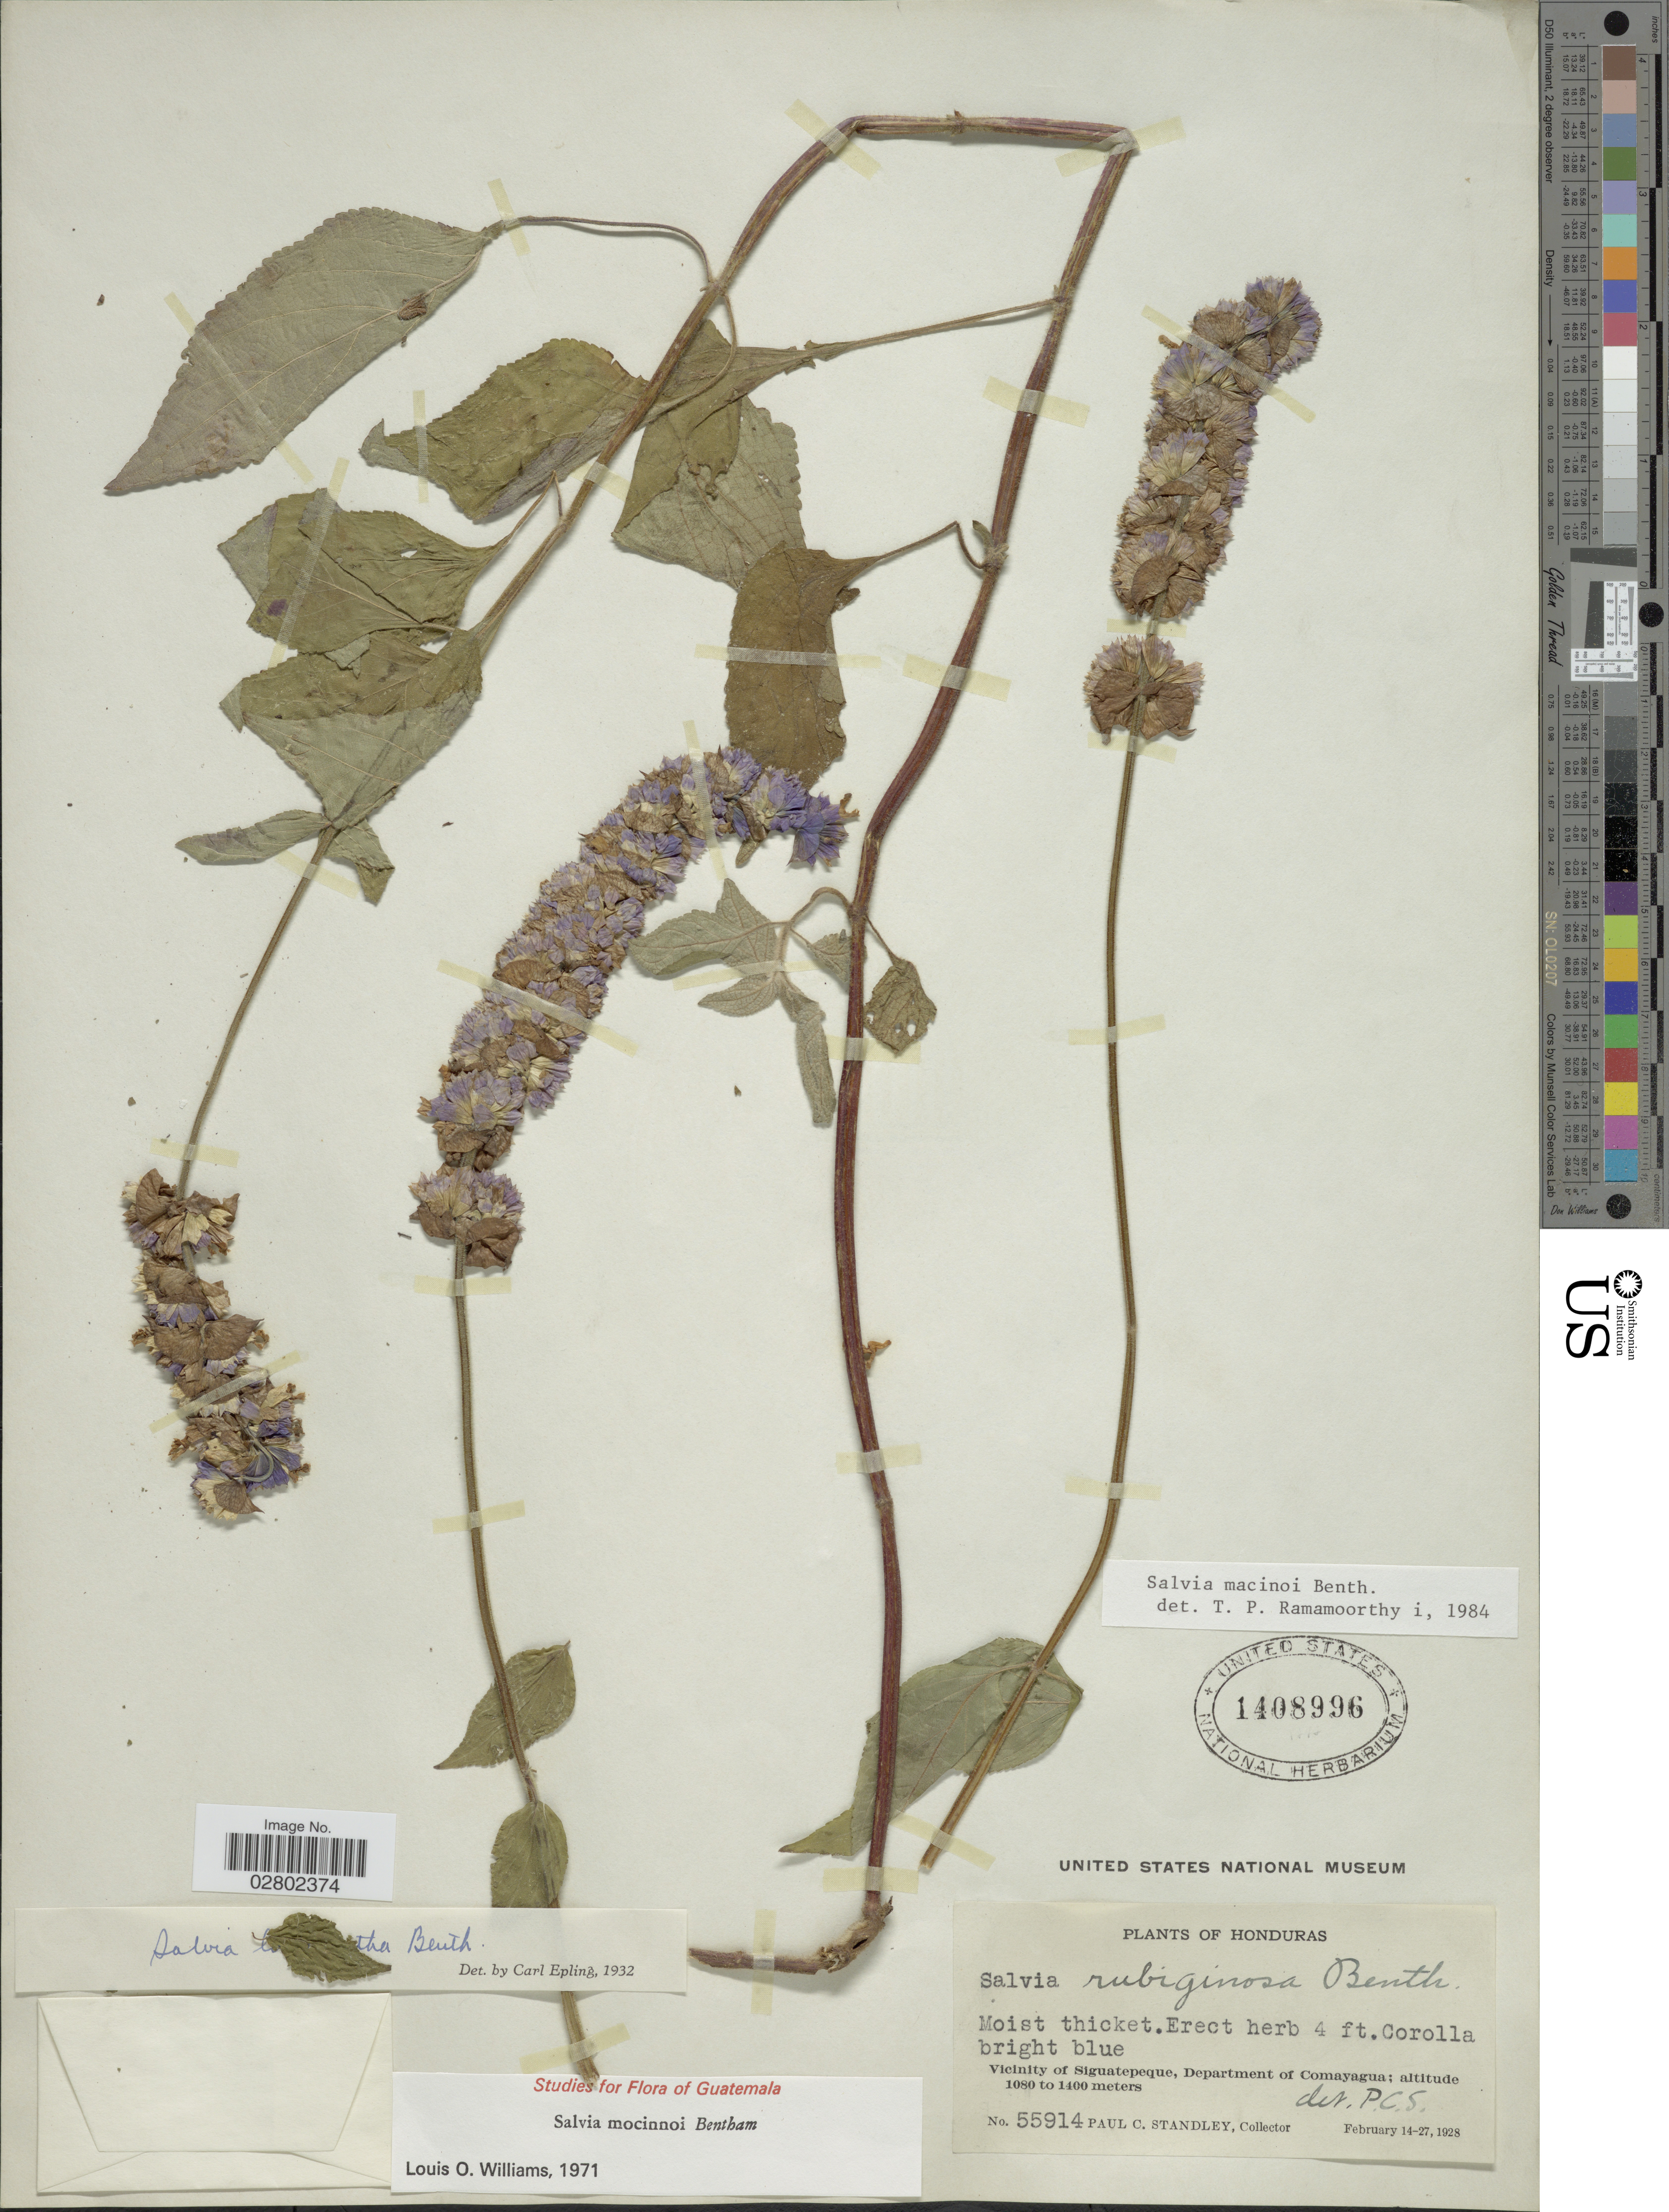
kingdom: Plantae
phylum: Tracheophyta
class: Magnoliopsida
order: Lamiales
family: Lamiaceae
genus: Salvia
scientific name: Salvia mocinoi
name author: Benth.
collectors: P. C. Standley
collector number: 55914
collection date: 1928-02-14/1928-02-27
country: Honduras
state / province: Comayagua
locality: Vicinity of Siguatepeque, Department of Comayagua.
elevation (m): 1080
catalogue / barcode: US 1408996